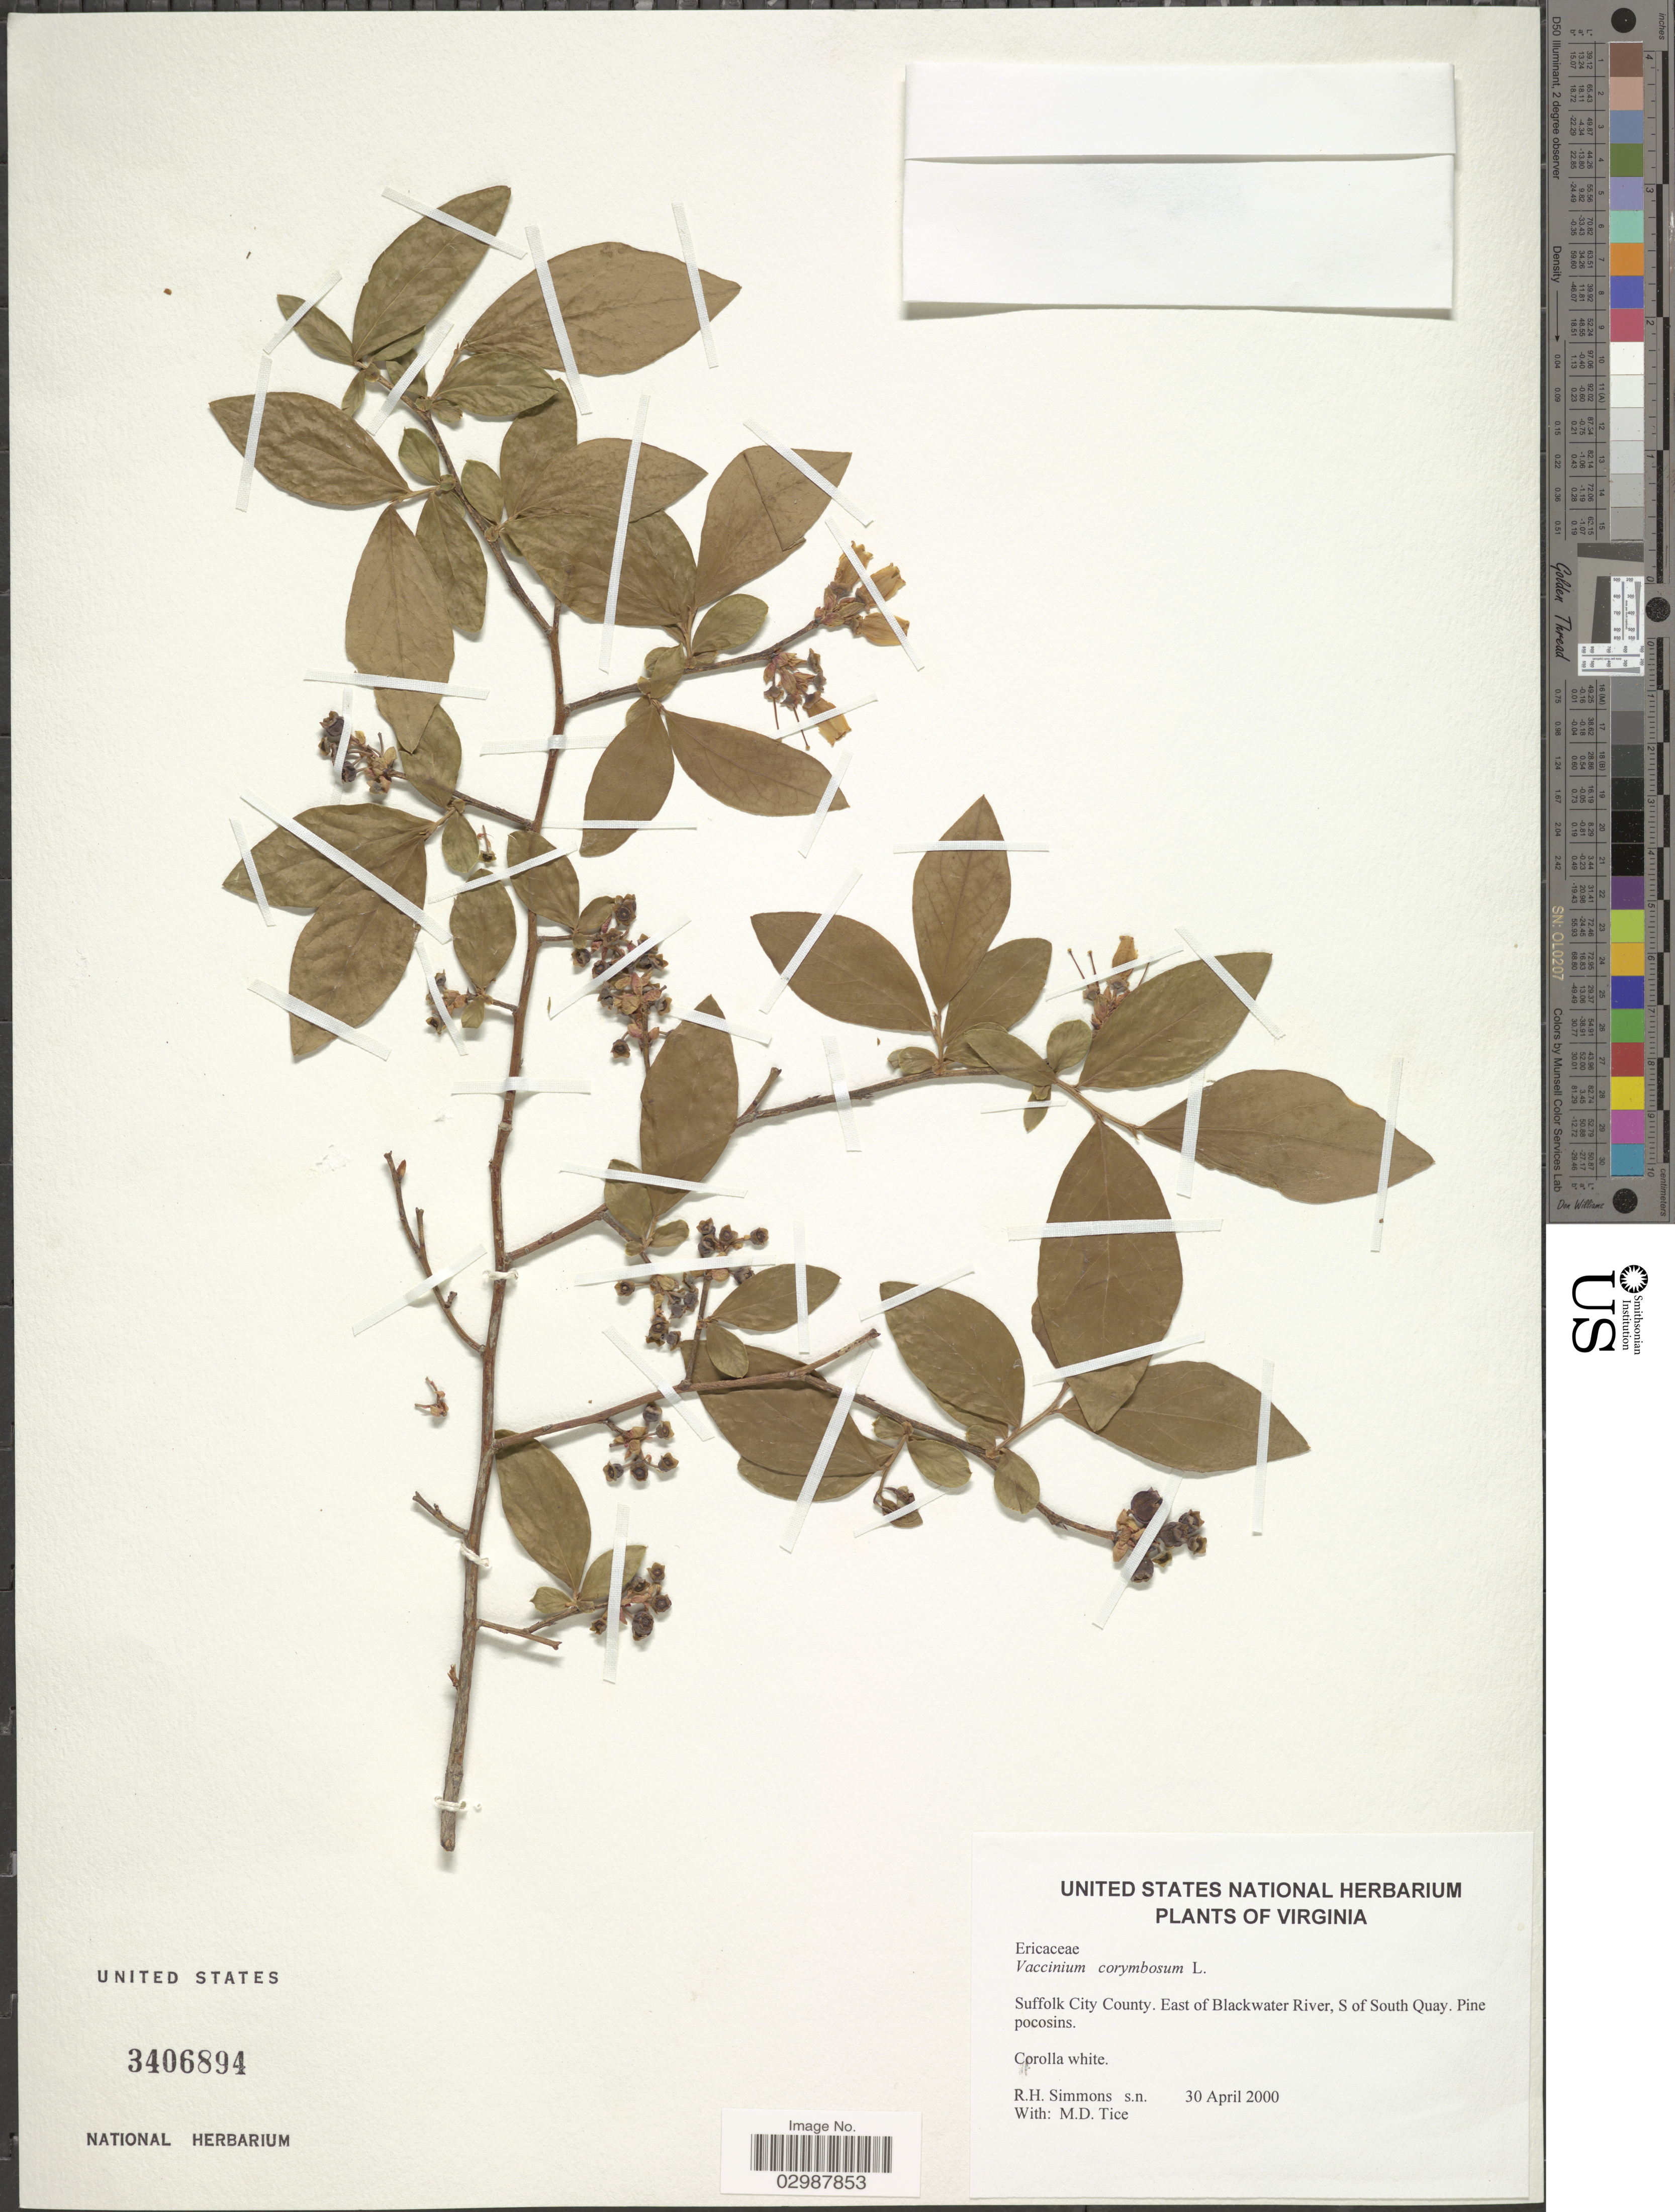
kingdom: Plantae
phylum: Tracheophyta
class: Magnoliopsida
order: Ericales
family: Ericaceae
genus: Vaccinium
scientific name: Vaccinium corymbosum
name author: L.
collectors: R. H. Simmons & M. Tice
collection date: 2000-04-30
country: United States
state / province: Virginia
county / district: City of Suffolk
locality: Suffolk City County. East of Blackwater River, S. of South Quay.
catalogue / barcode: US 3406894